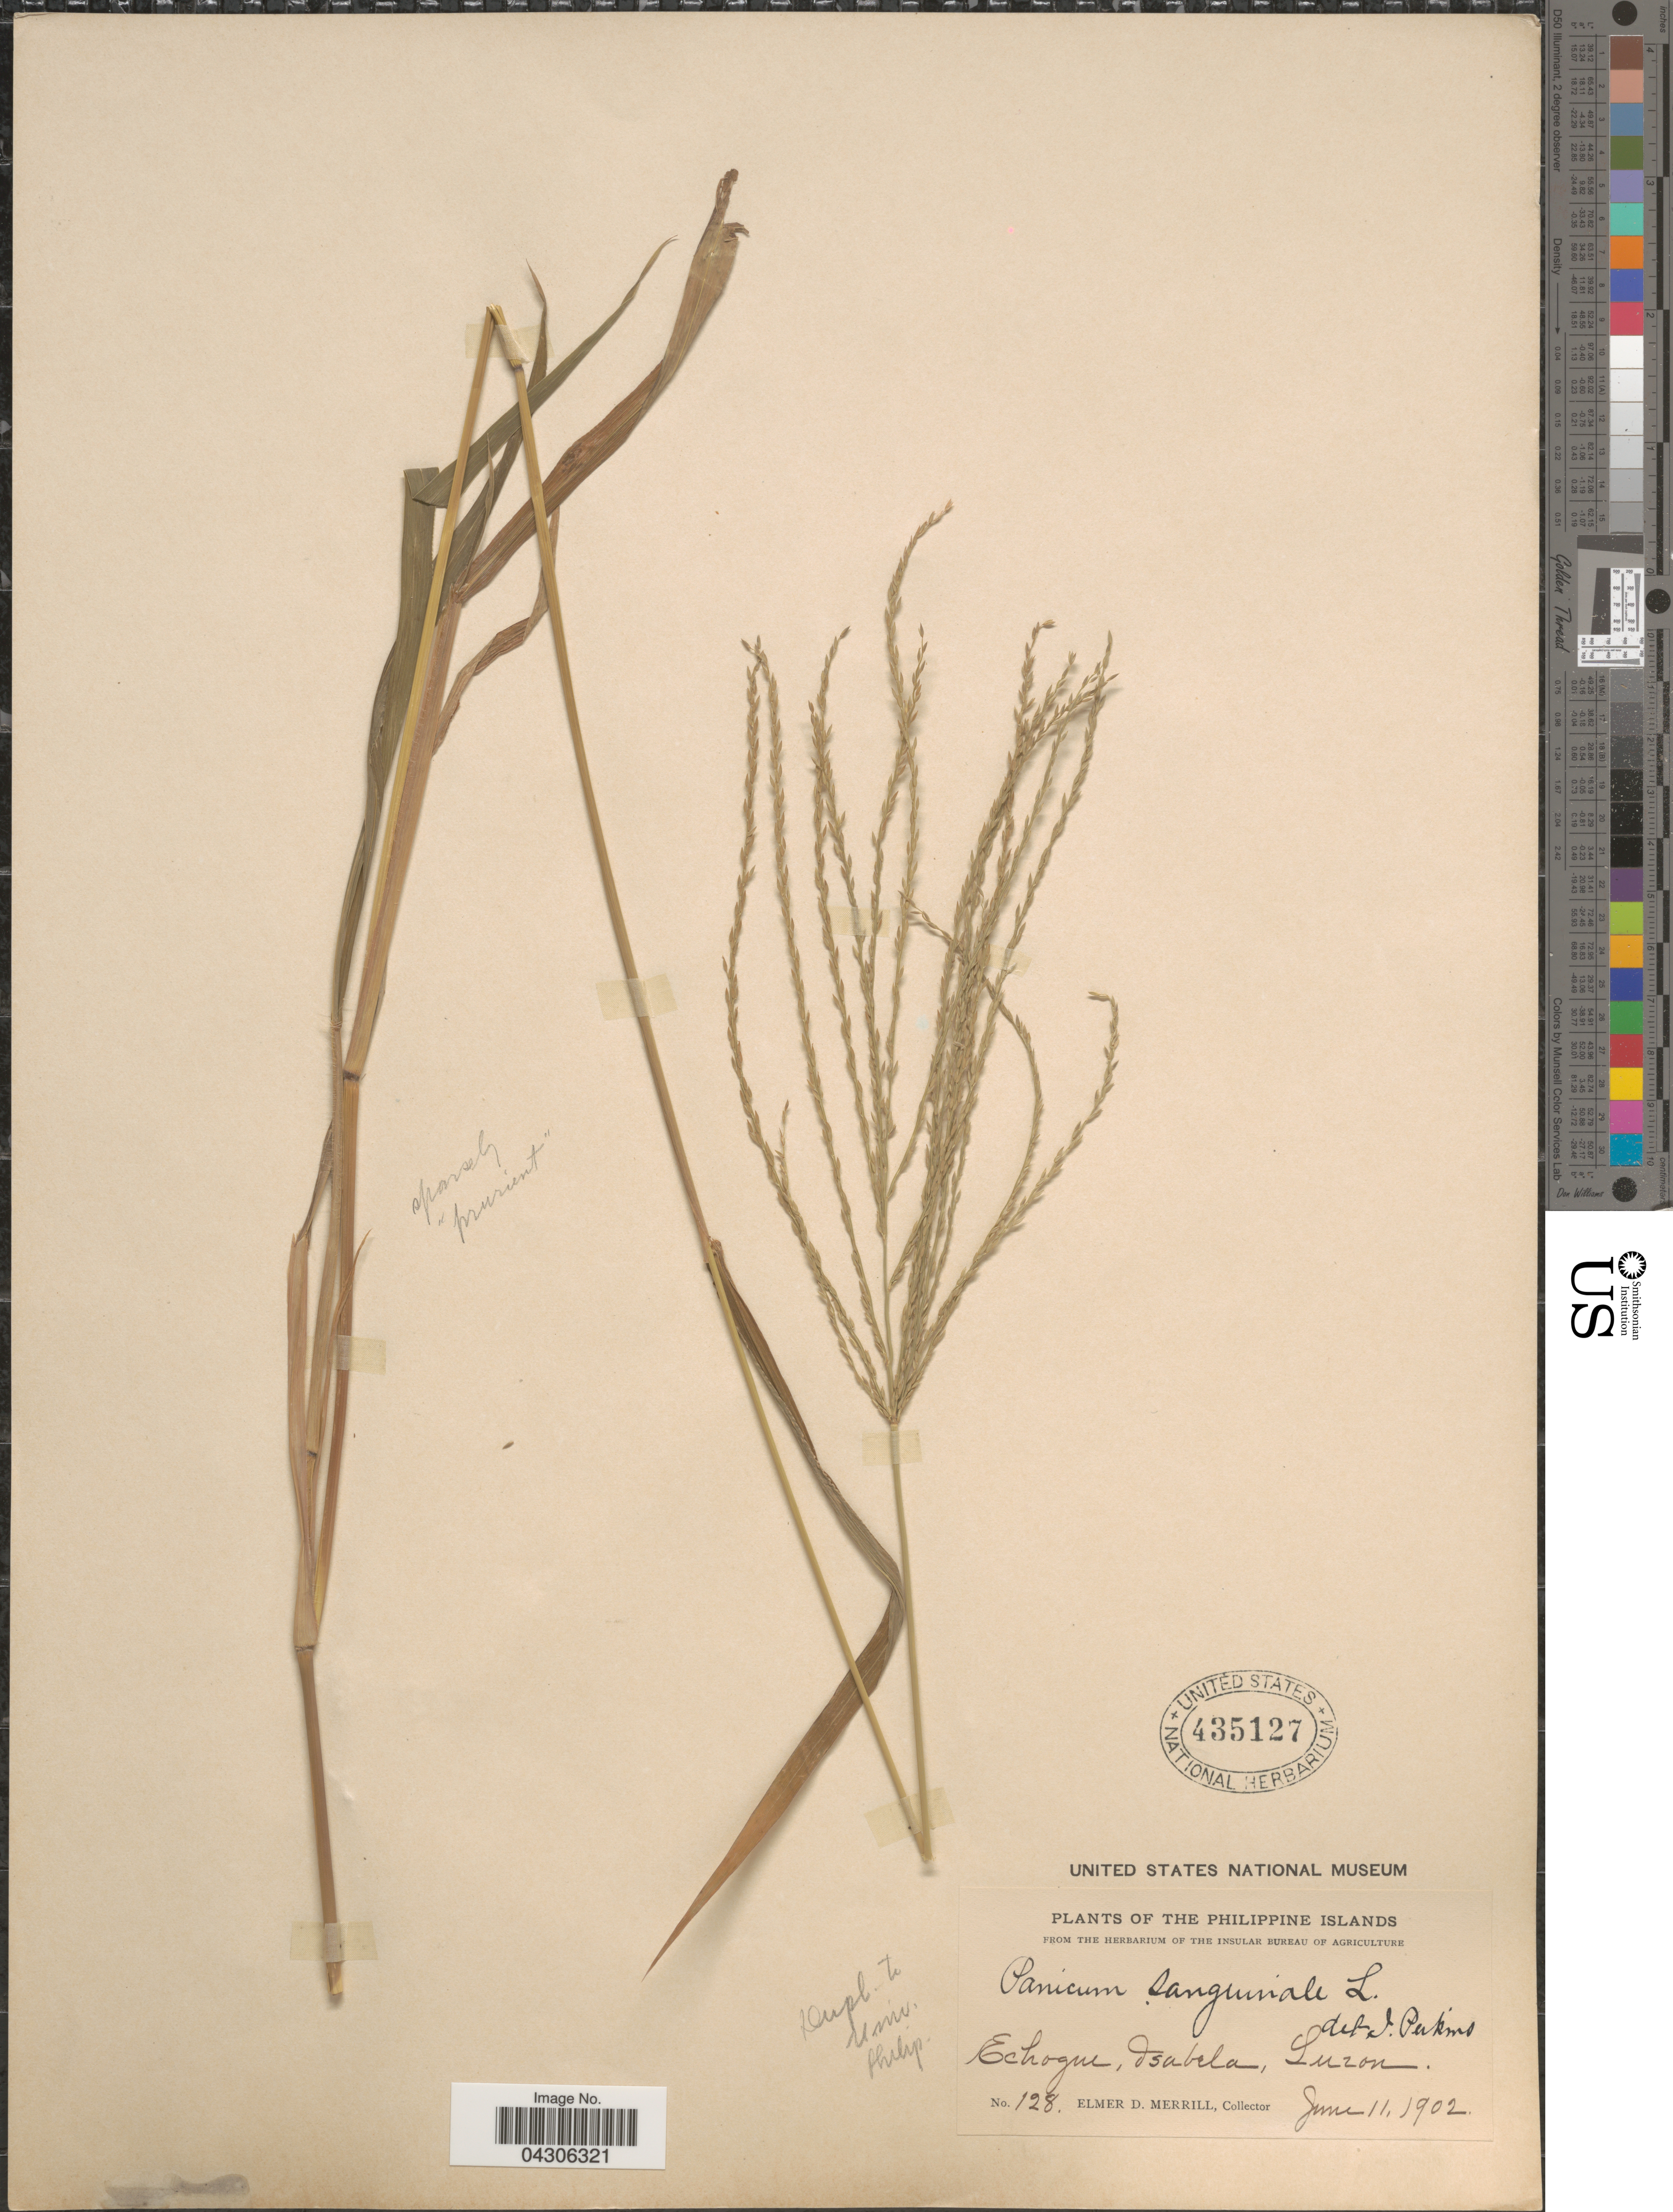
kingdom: Plantae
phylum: Tracheophyta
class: Liliopsida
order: Poales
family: Poaceae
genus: Digitaria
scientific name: Digitaria sp.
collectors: E. D. Merrill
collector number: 128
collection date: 1902-06-11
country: Philippines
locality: Philippine Islands. Echogue, Isabela, Luzon.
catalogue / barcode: US 435127